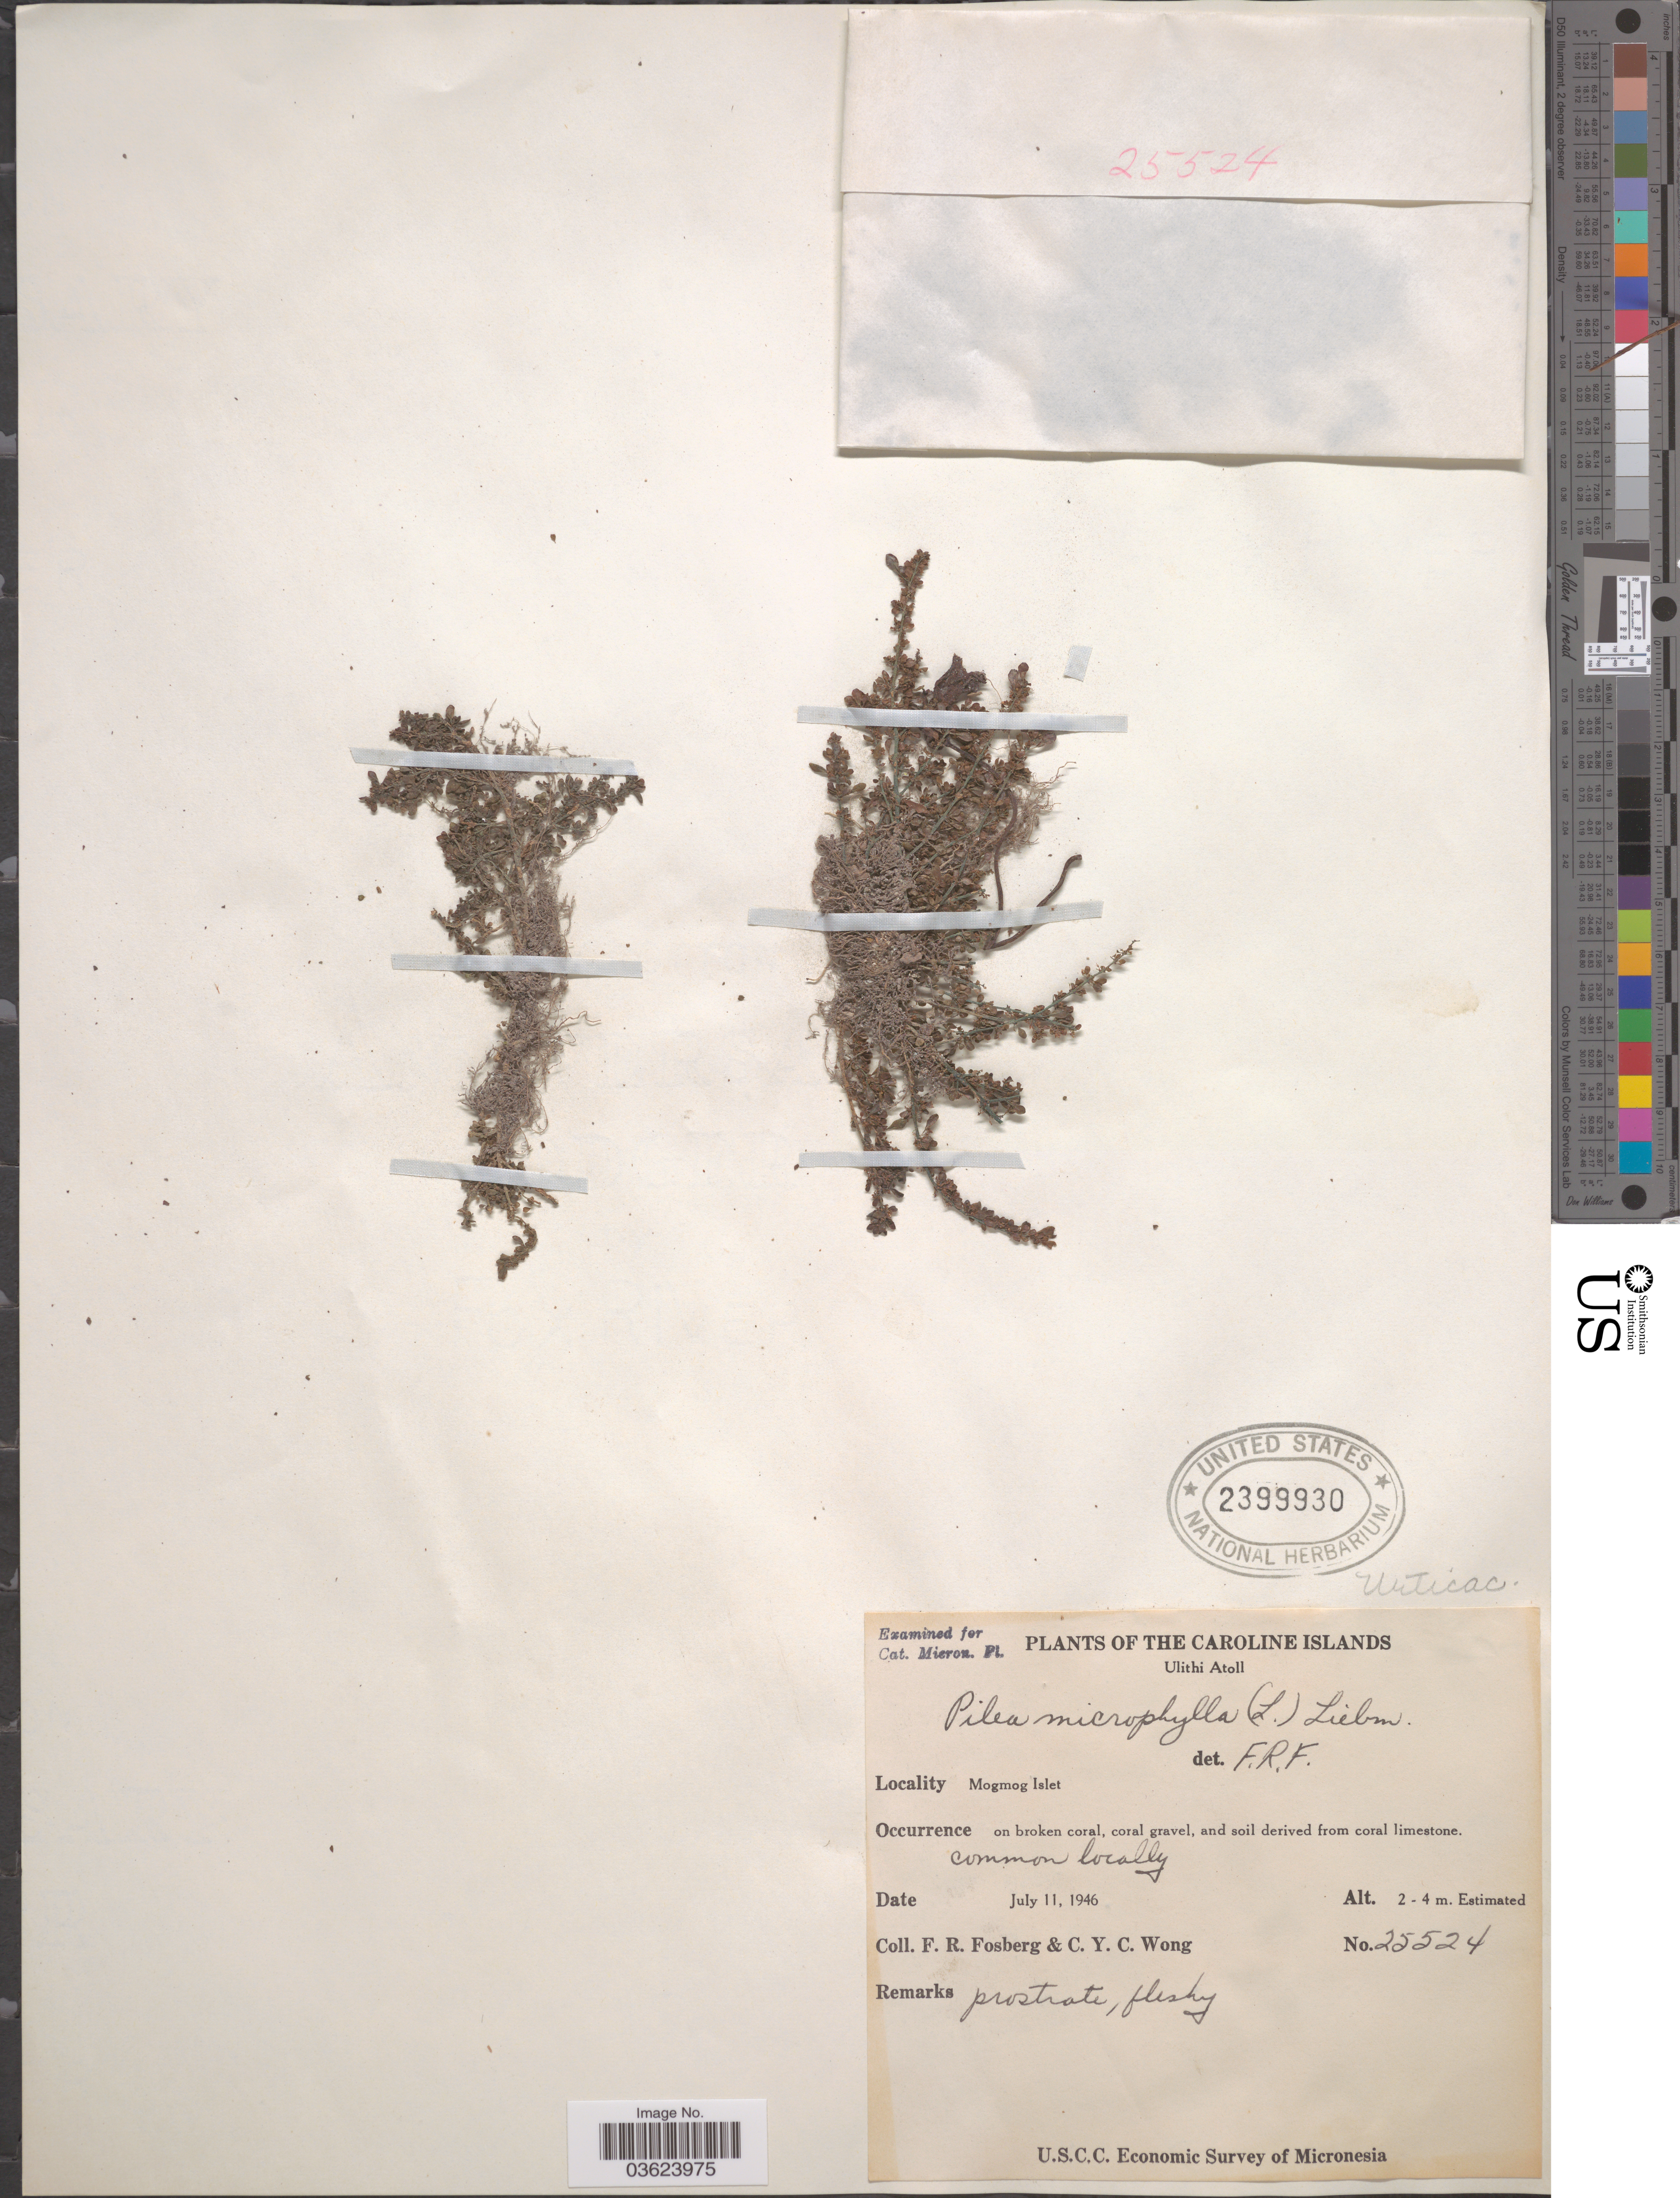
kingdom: Plantae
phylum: Tracheophyta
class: Magnoliopsida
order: Rosales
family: Urticaceae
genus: Pilea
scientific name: Pilea microphylla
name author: (L.) Liebm.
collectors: F. R. Fosberg & C. Y. C. Wong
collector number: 25524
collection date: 1946-07-11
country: Micronesia, Federated States of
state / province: Yap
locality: The Caroline Islands. Ulithi Atoll. Mogmog Islet.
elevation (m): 2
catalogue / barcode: US 2399930